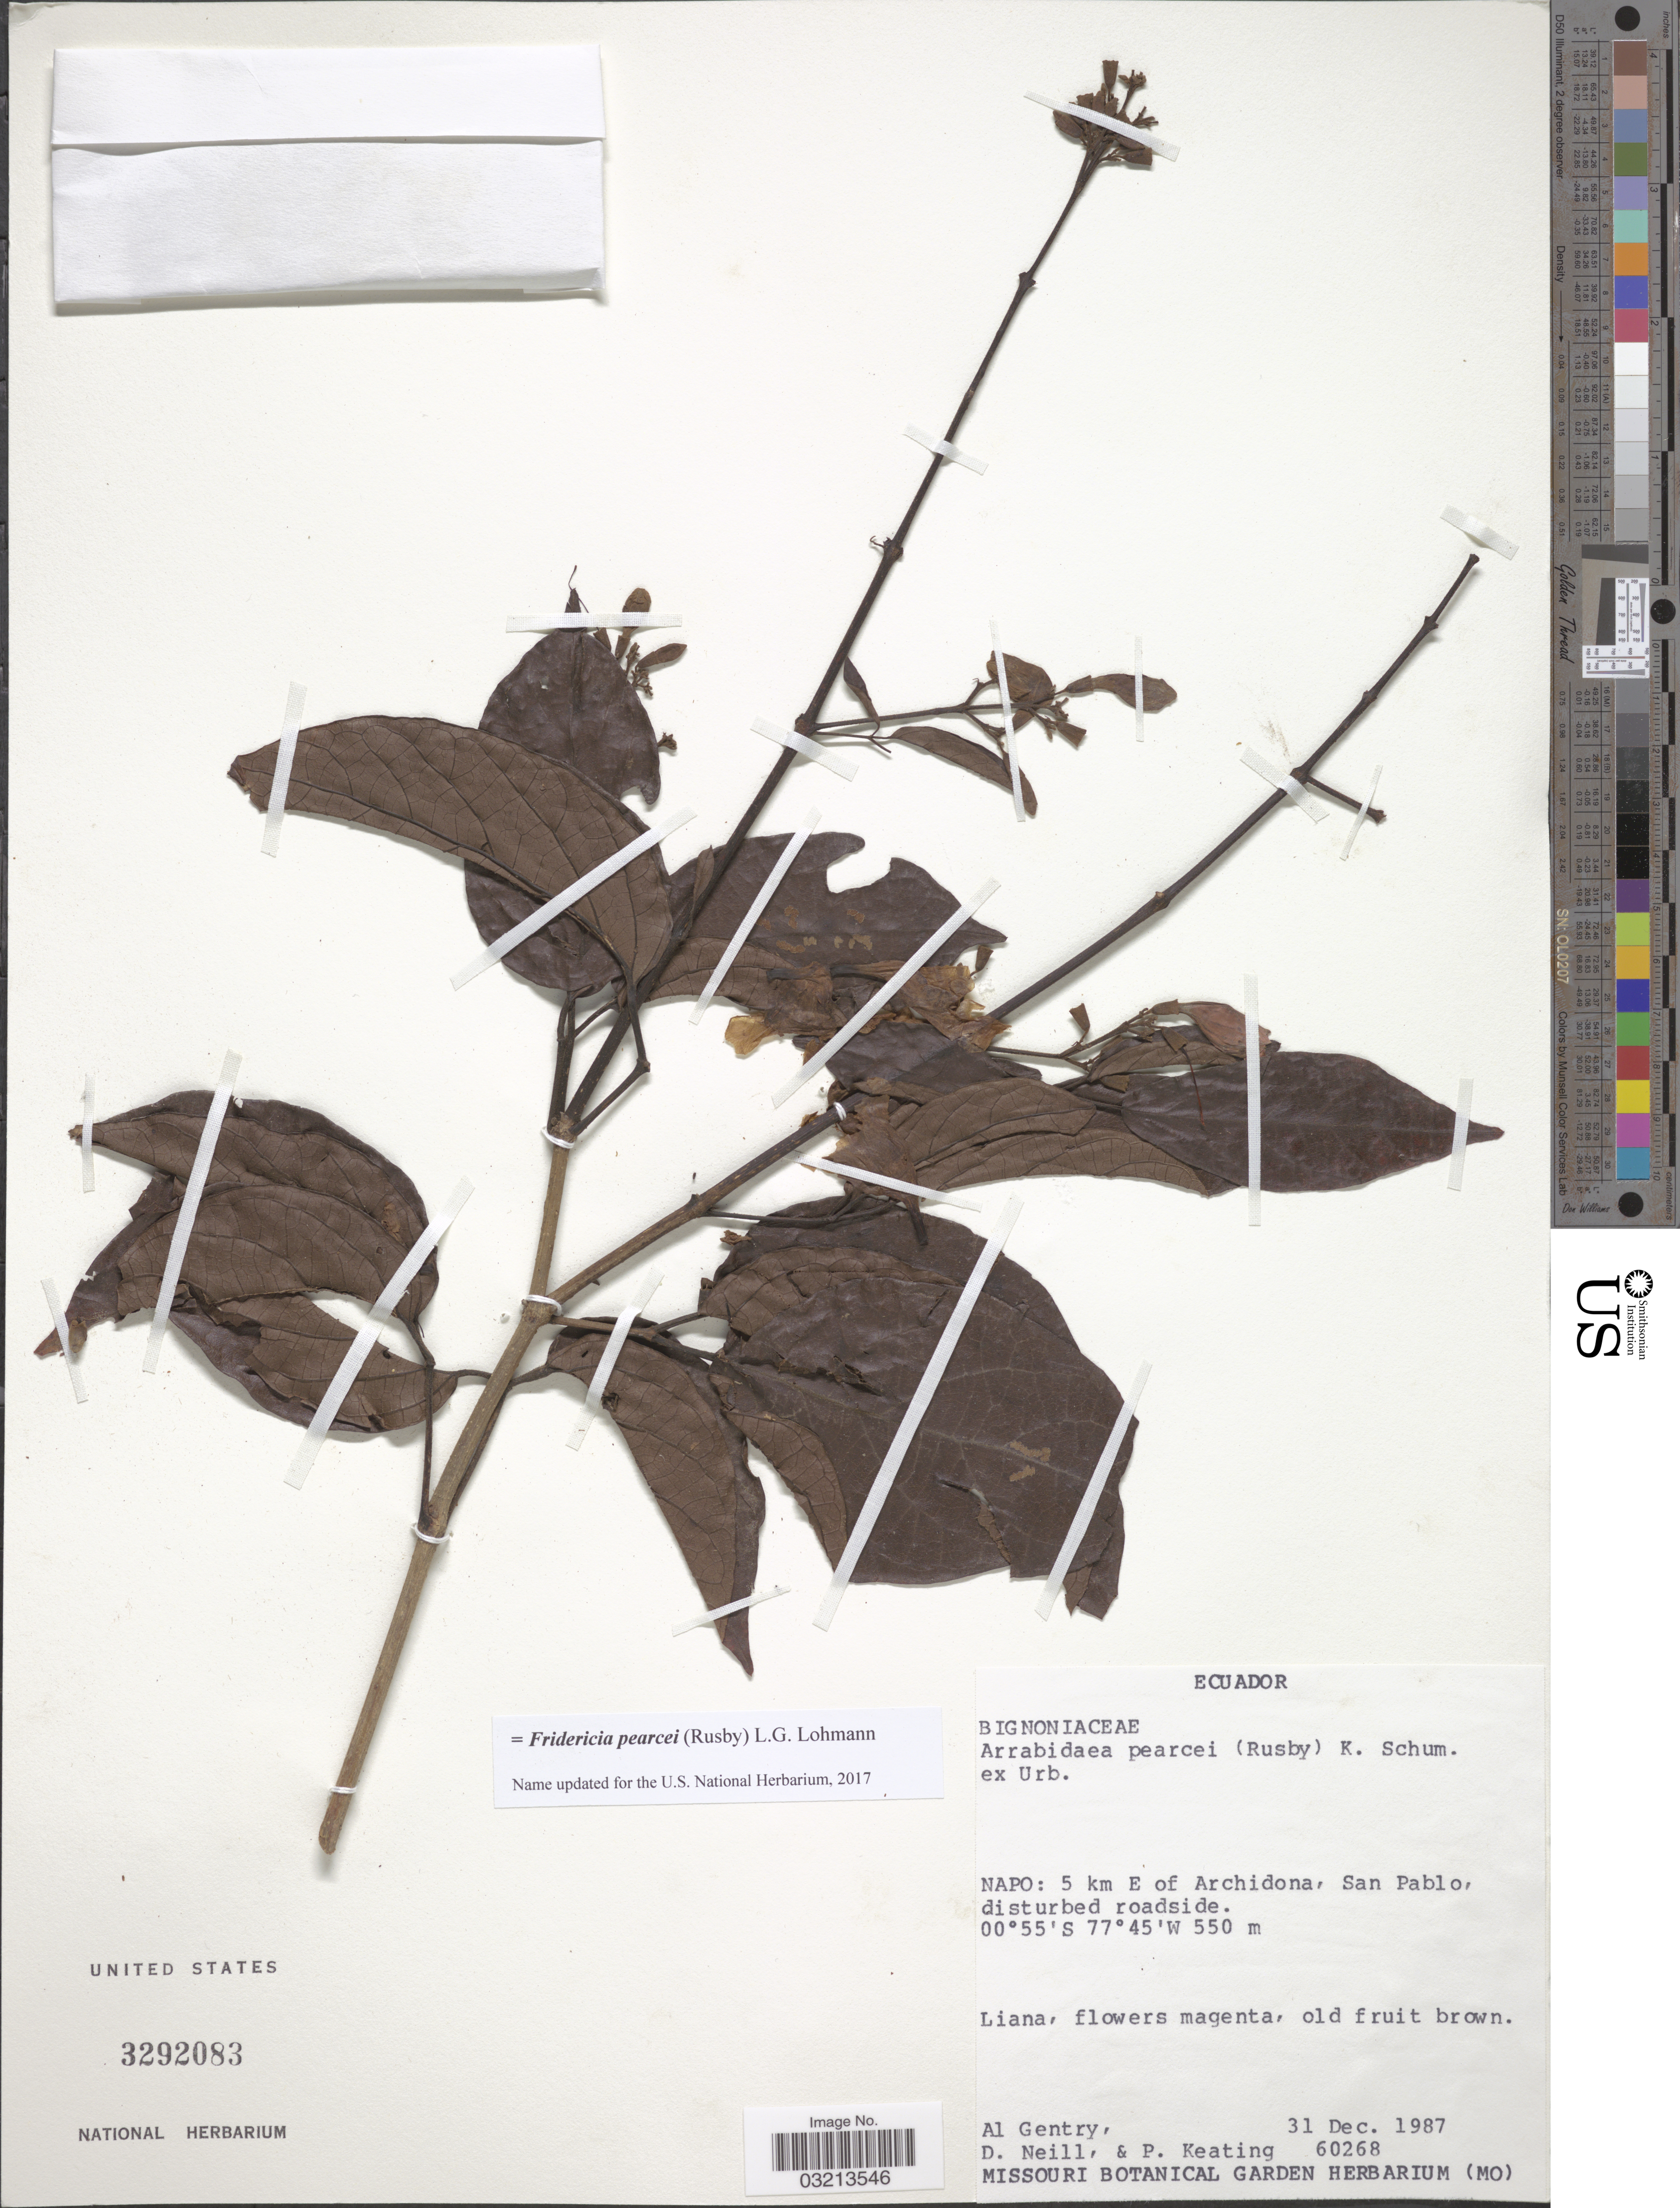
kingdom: Plantae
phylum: Tracheophyta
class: Magnoliopsida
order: Lamiales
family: Bignoniaceae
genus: Fridericia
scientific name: Fridericia pearcei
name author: (Rusby) L.G. Lohmann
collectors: A. H. Gentry, D. Neill & P. Keating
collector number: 60268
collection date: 1987-12-31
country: Ecuador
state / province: Napo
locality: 5 km E of Archidona, San Pablo.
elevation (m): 550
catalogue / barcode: US 3292083